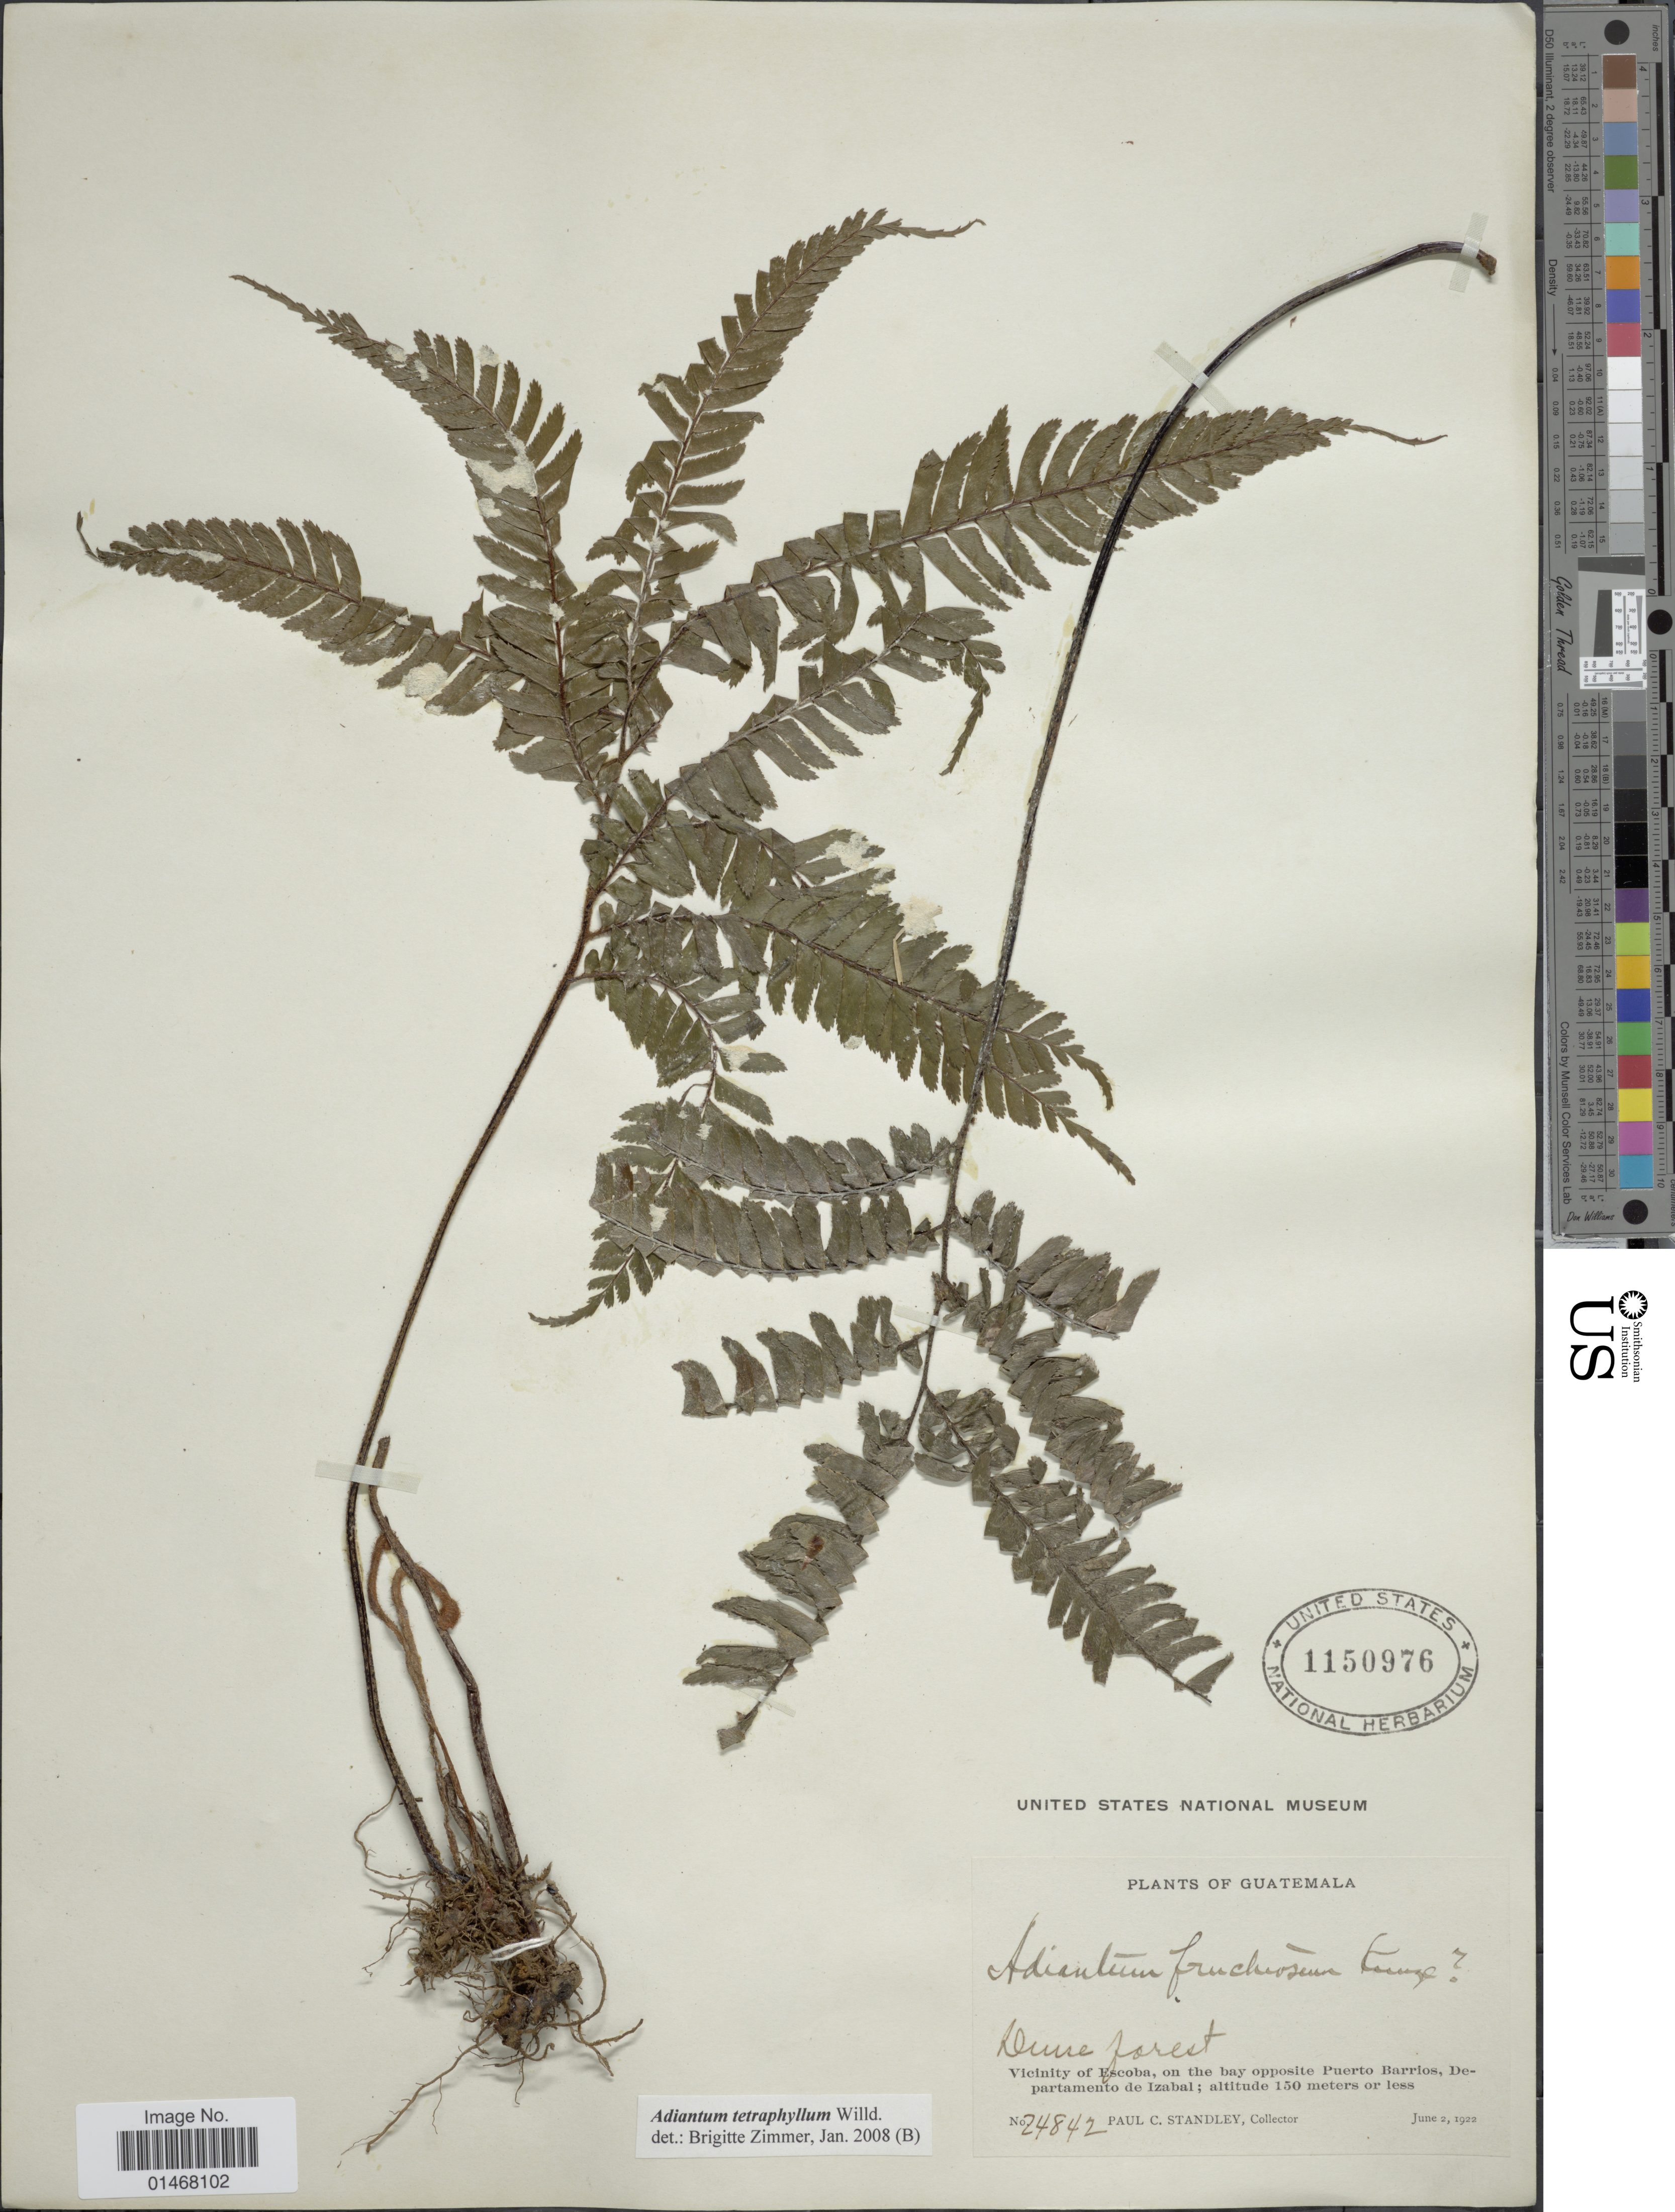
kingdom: Plantae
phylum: Tracheophyta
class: Polypodiopsida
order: Polypodiales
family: Pteridaceae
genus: Adiantum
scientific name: Adiantum tetraphyllum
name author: Humb. & Bonpl. ex Willd.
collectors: P. C. Standley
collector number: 24842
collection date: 1922-06-02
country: Guatemala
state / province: Izabal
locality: Vicinity of Escoba, on the bay opposite Puerto Barrios, Departamento de Izabal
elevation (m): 150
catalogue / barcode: US 1150976